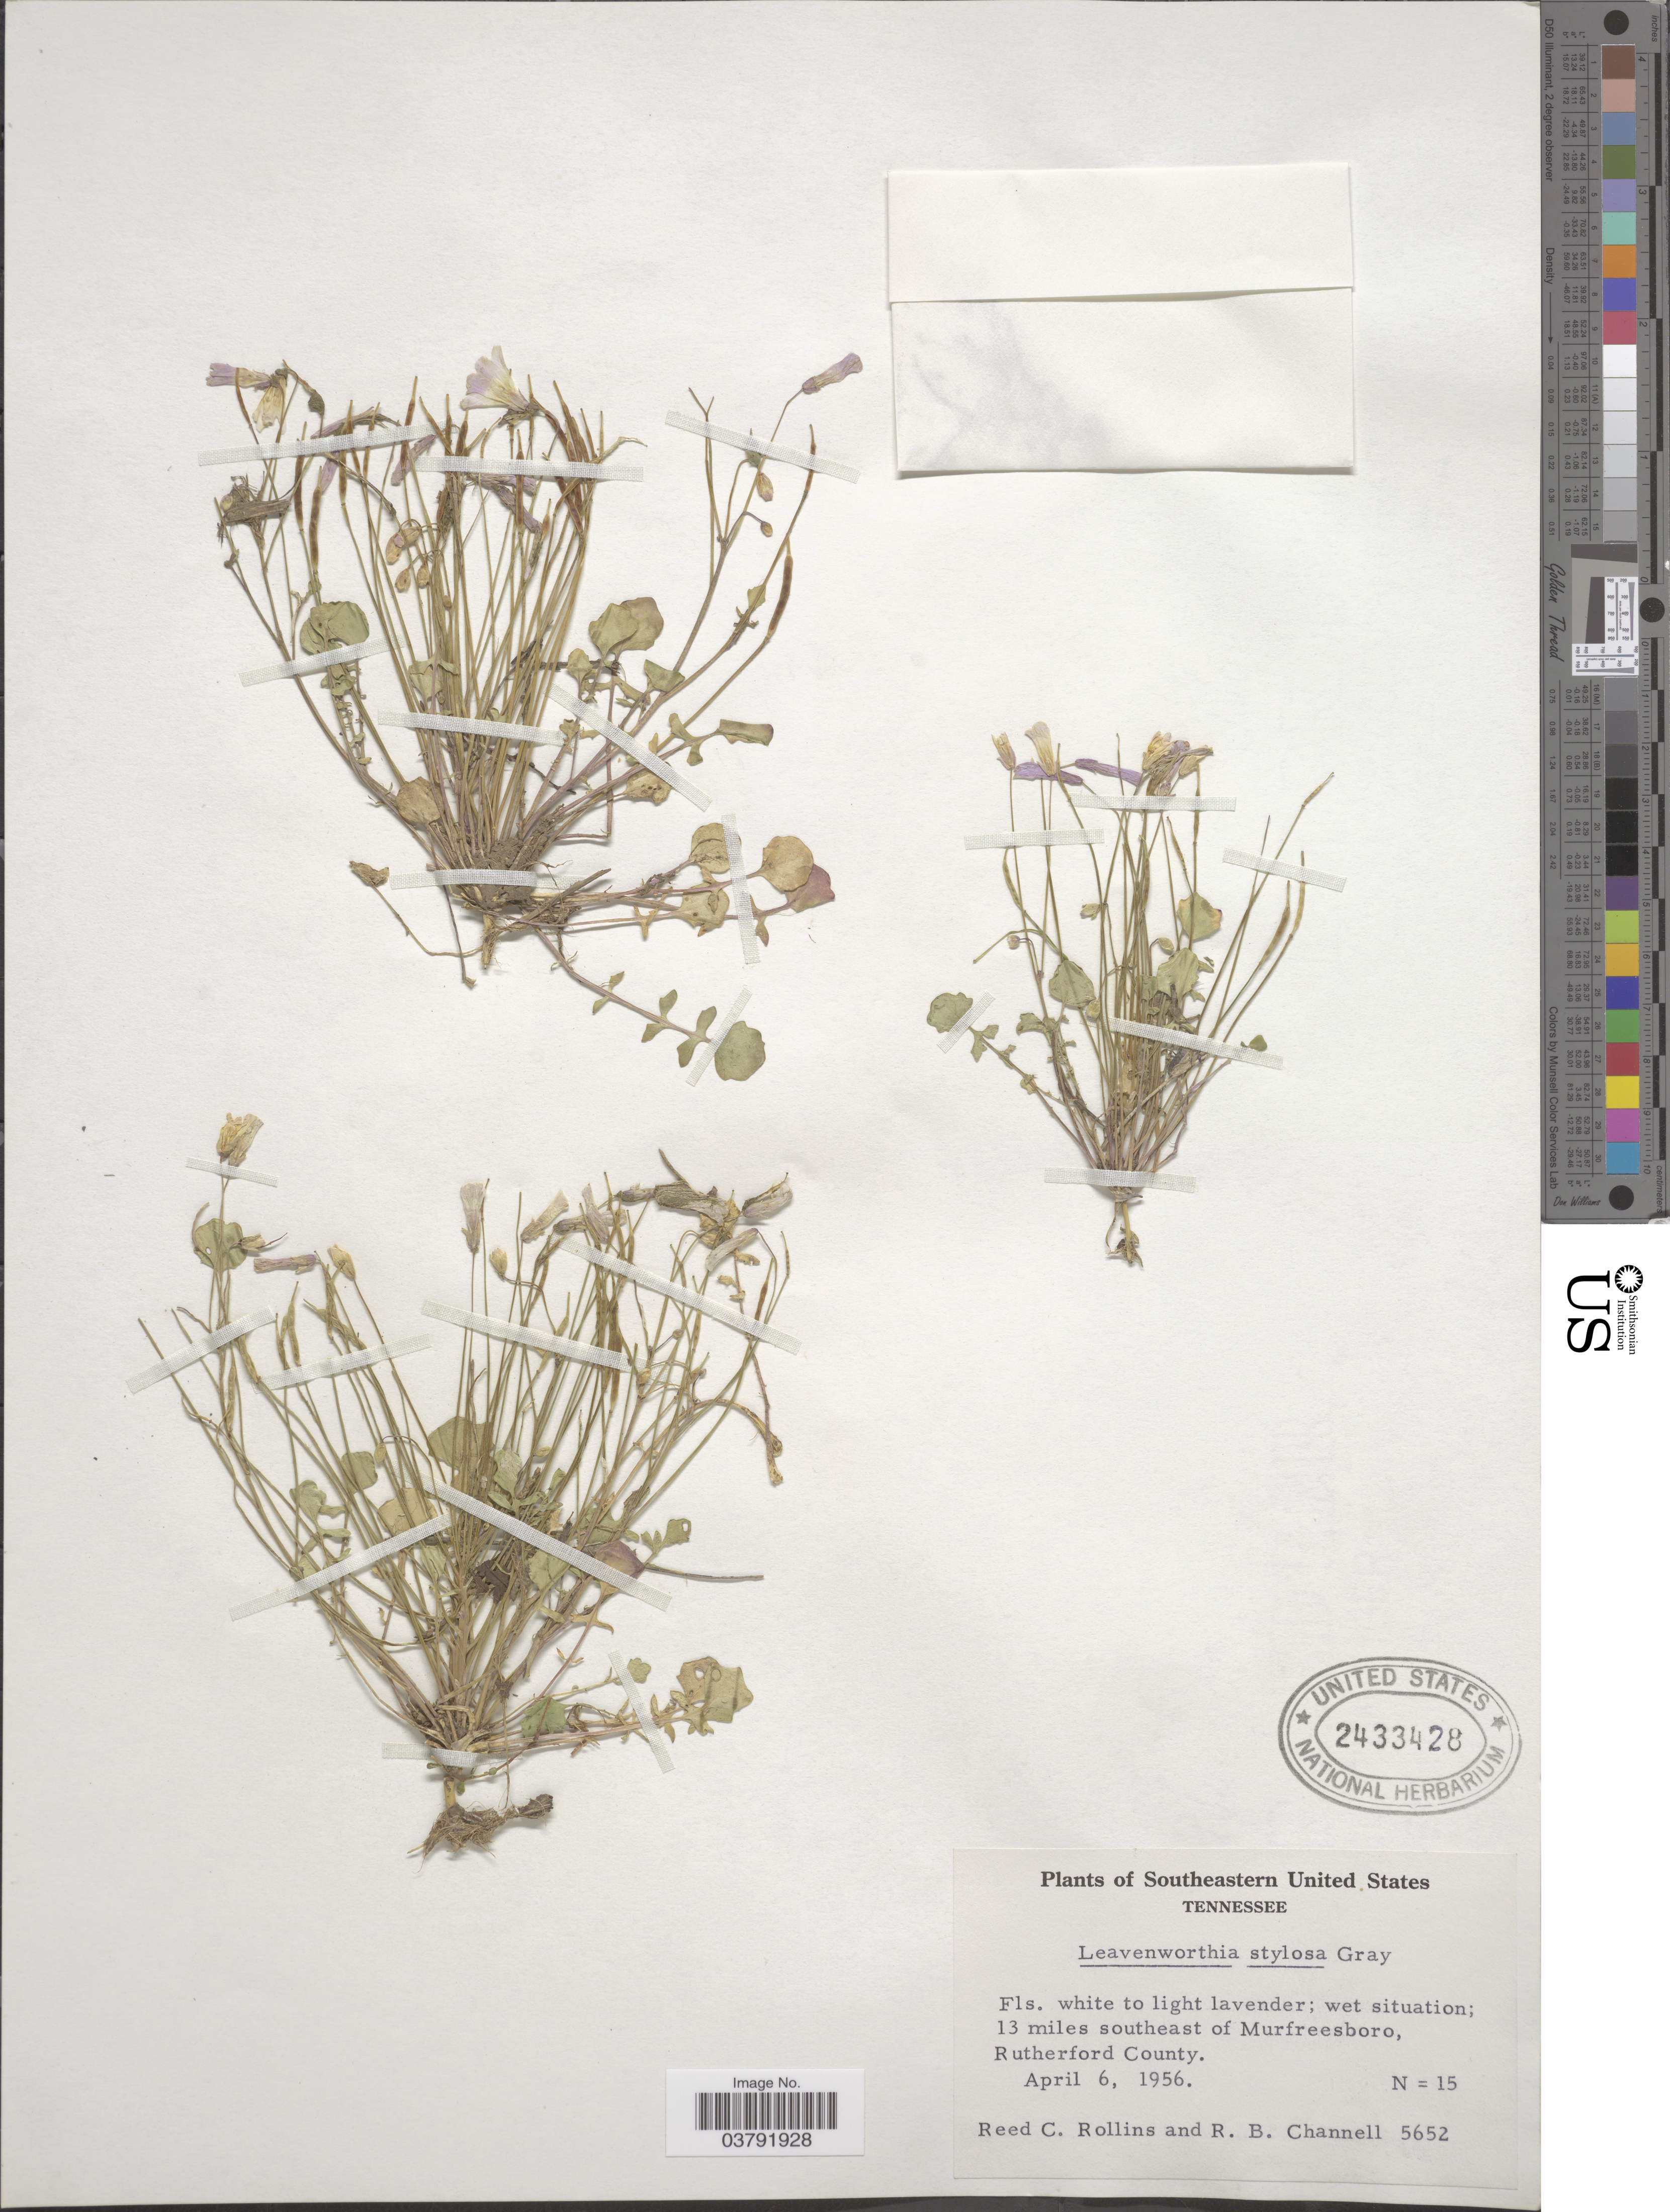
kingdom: Plantae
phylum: Tracheophyta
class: Magnoliopsida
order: Brassicales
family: Brassicaceae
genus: Leavenworthia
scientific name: Leavenworthia stylosa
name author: A. Gray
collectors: R. C. Rollins & R. B. Channell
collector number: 5652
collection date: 1956-04-06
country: United States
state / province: Tennessee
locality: Southeastern United States. 13 miles southeast of Murfreesboro, Rutherford County.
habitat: wet situation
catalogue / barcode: US 2433428